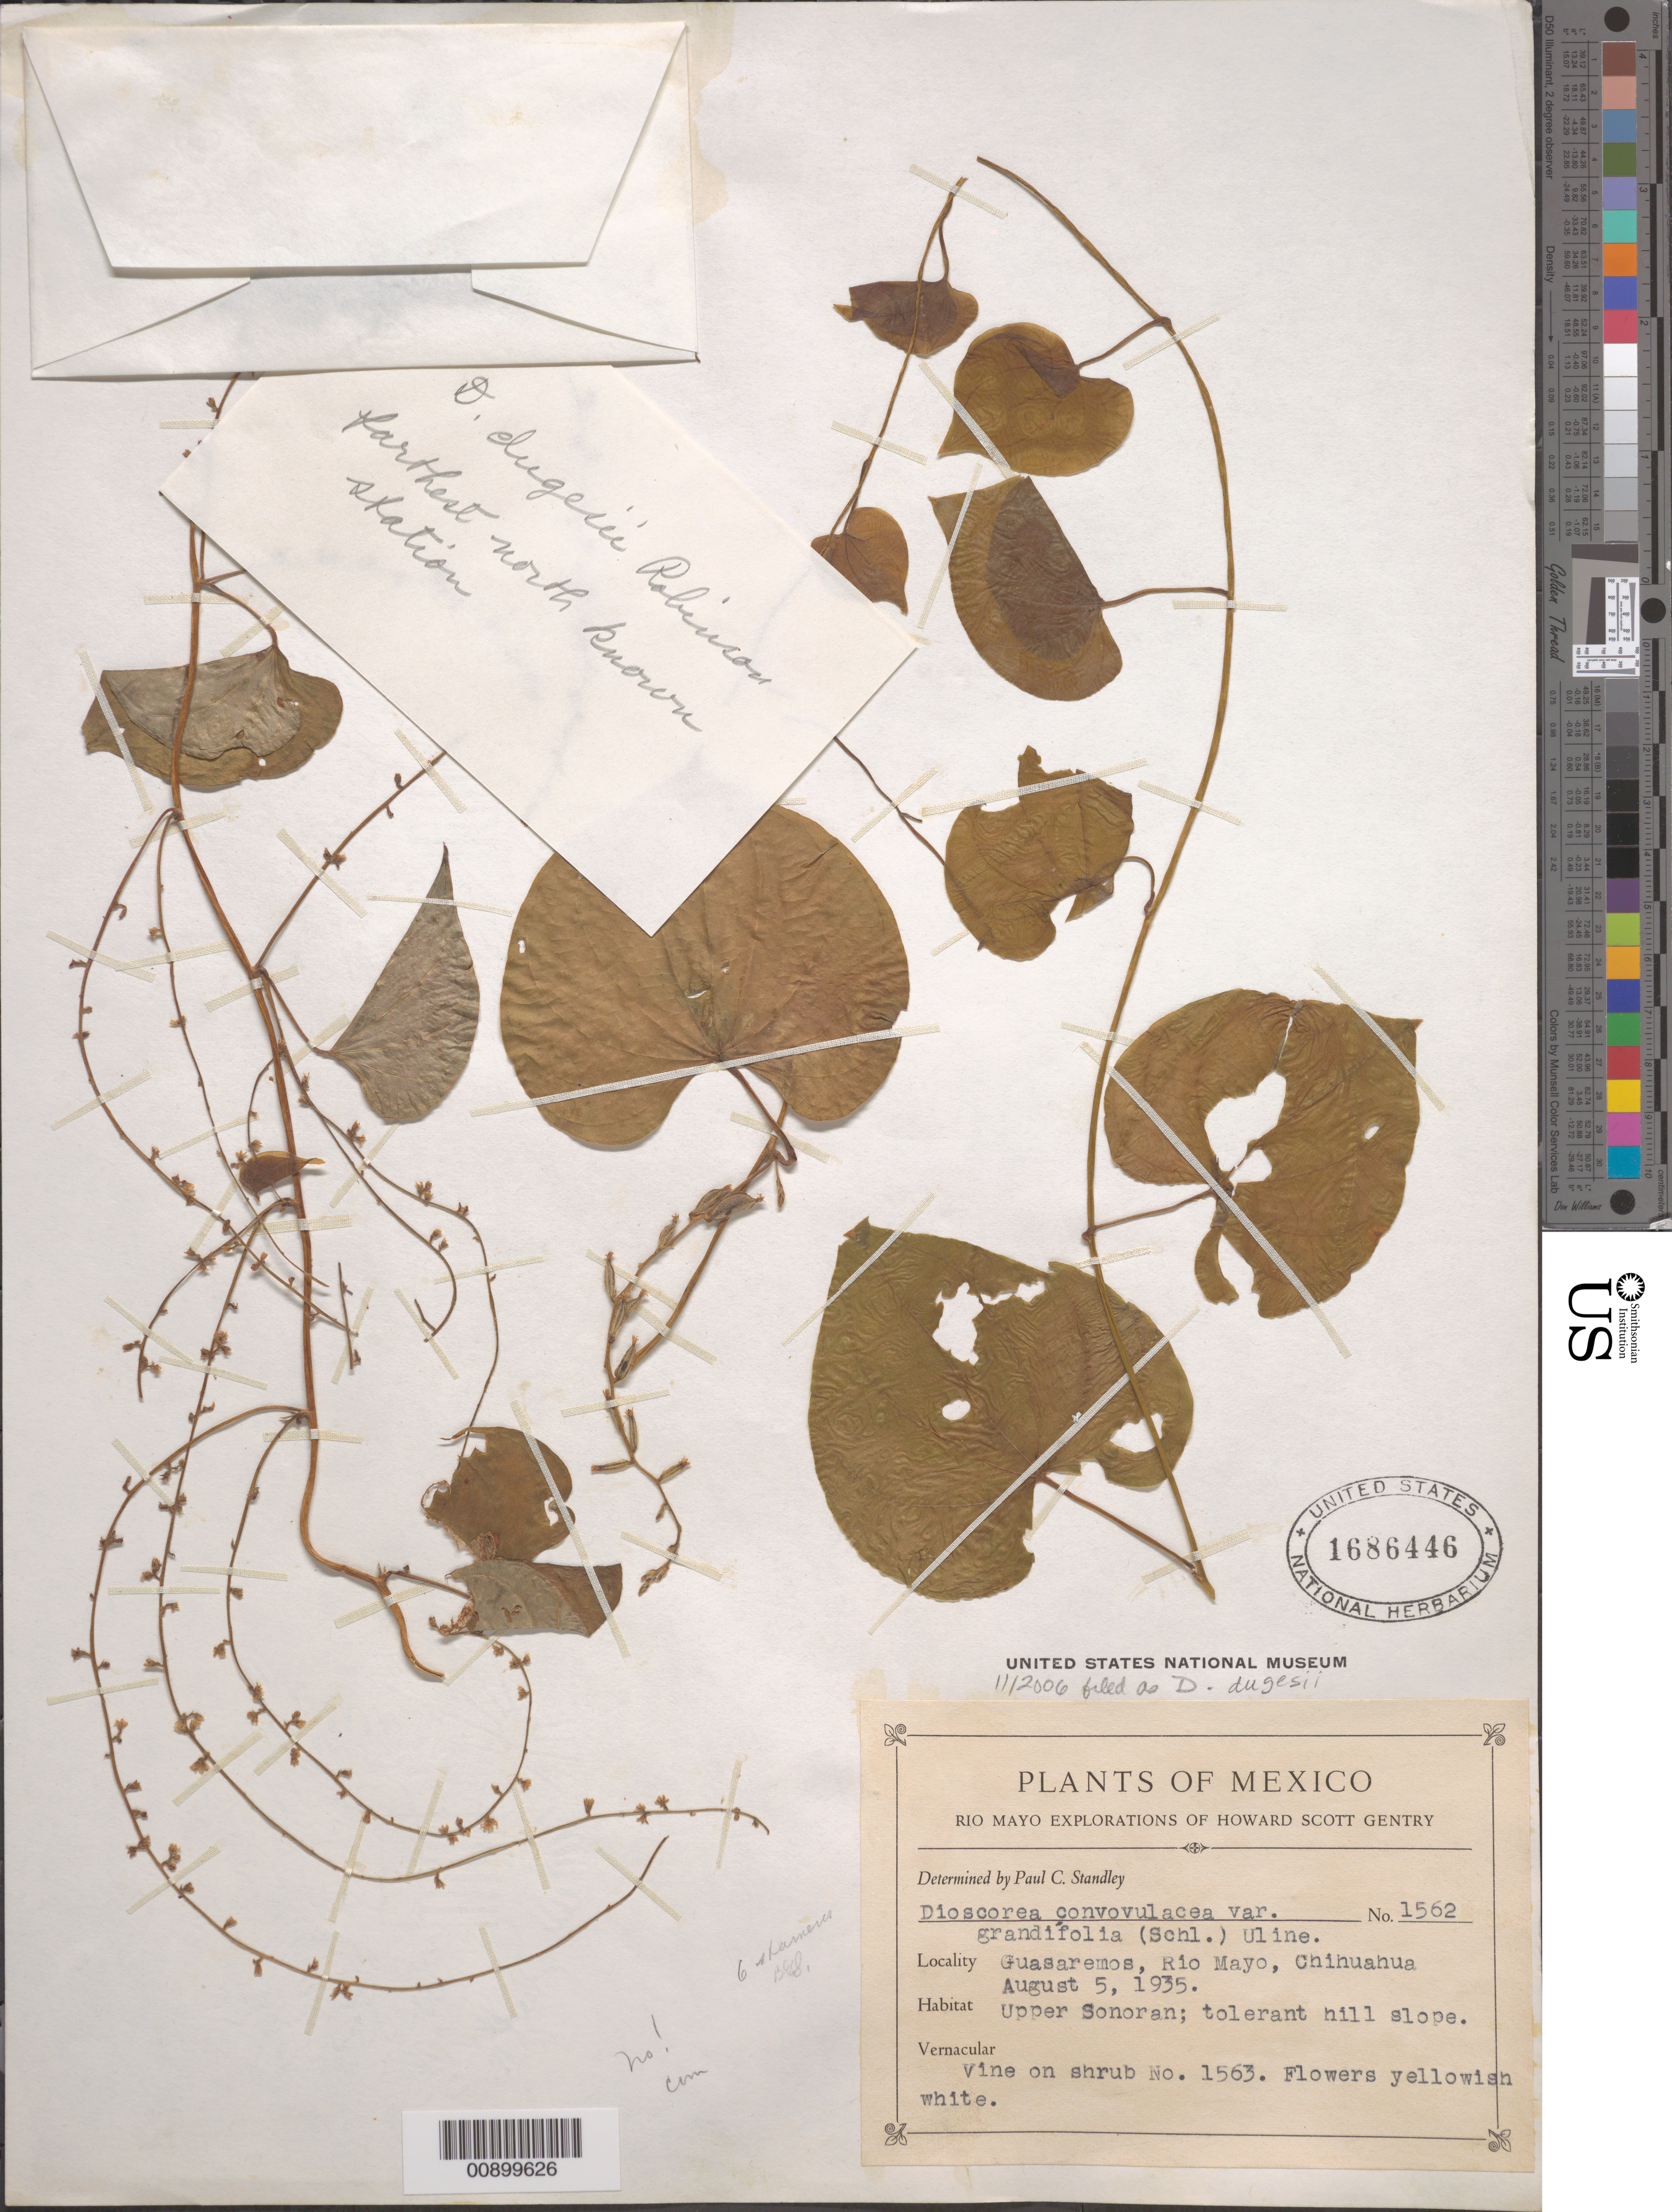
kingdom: Plantae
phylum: Tracheophyta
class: Liliopsida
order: Dioscoreales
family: Dioscoreaceae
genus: Dioscorea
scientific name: Dioscorea dugesii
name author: B.L. Rob.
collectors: H. S. Gentry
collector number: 1562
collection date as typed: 05 Aug 1935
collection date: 1935-08-05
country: Mexico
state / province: Chihuahua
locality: Guasaremos, Río Mayo, Chihuahua. (Farthest north known station).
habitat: Upper Sonoran; tolerant hill slope. Vine on shrub No. 1563.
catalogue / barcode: US 1686446